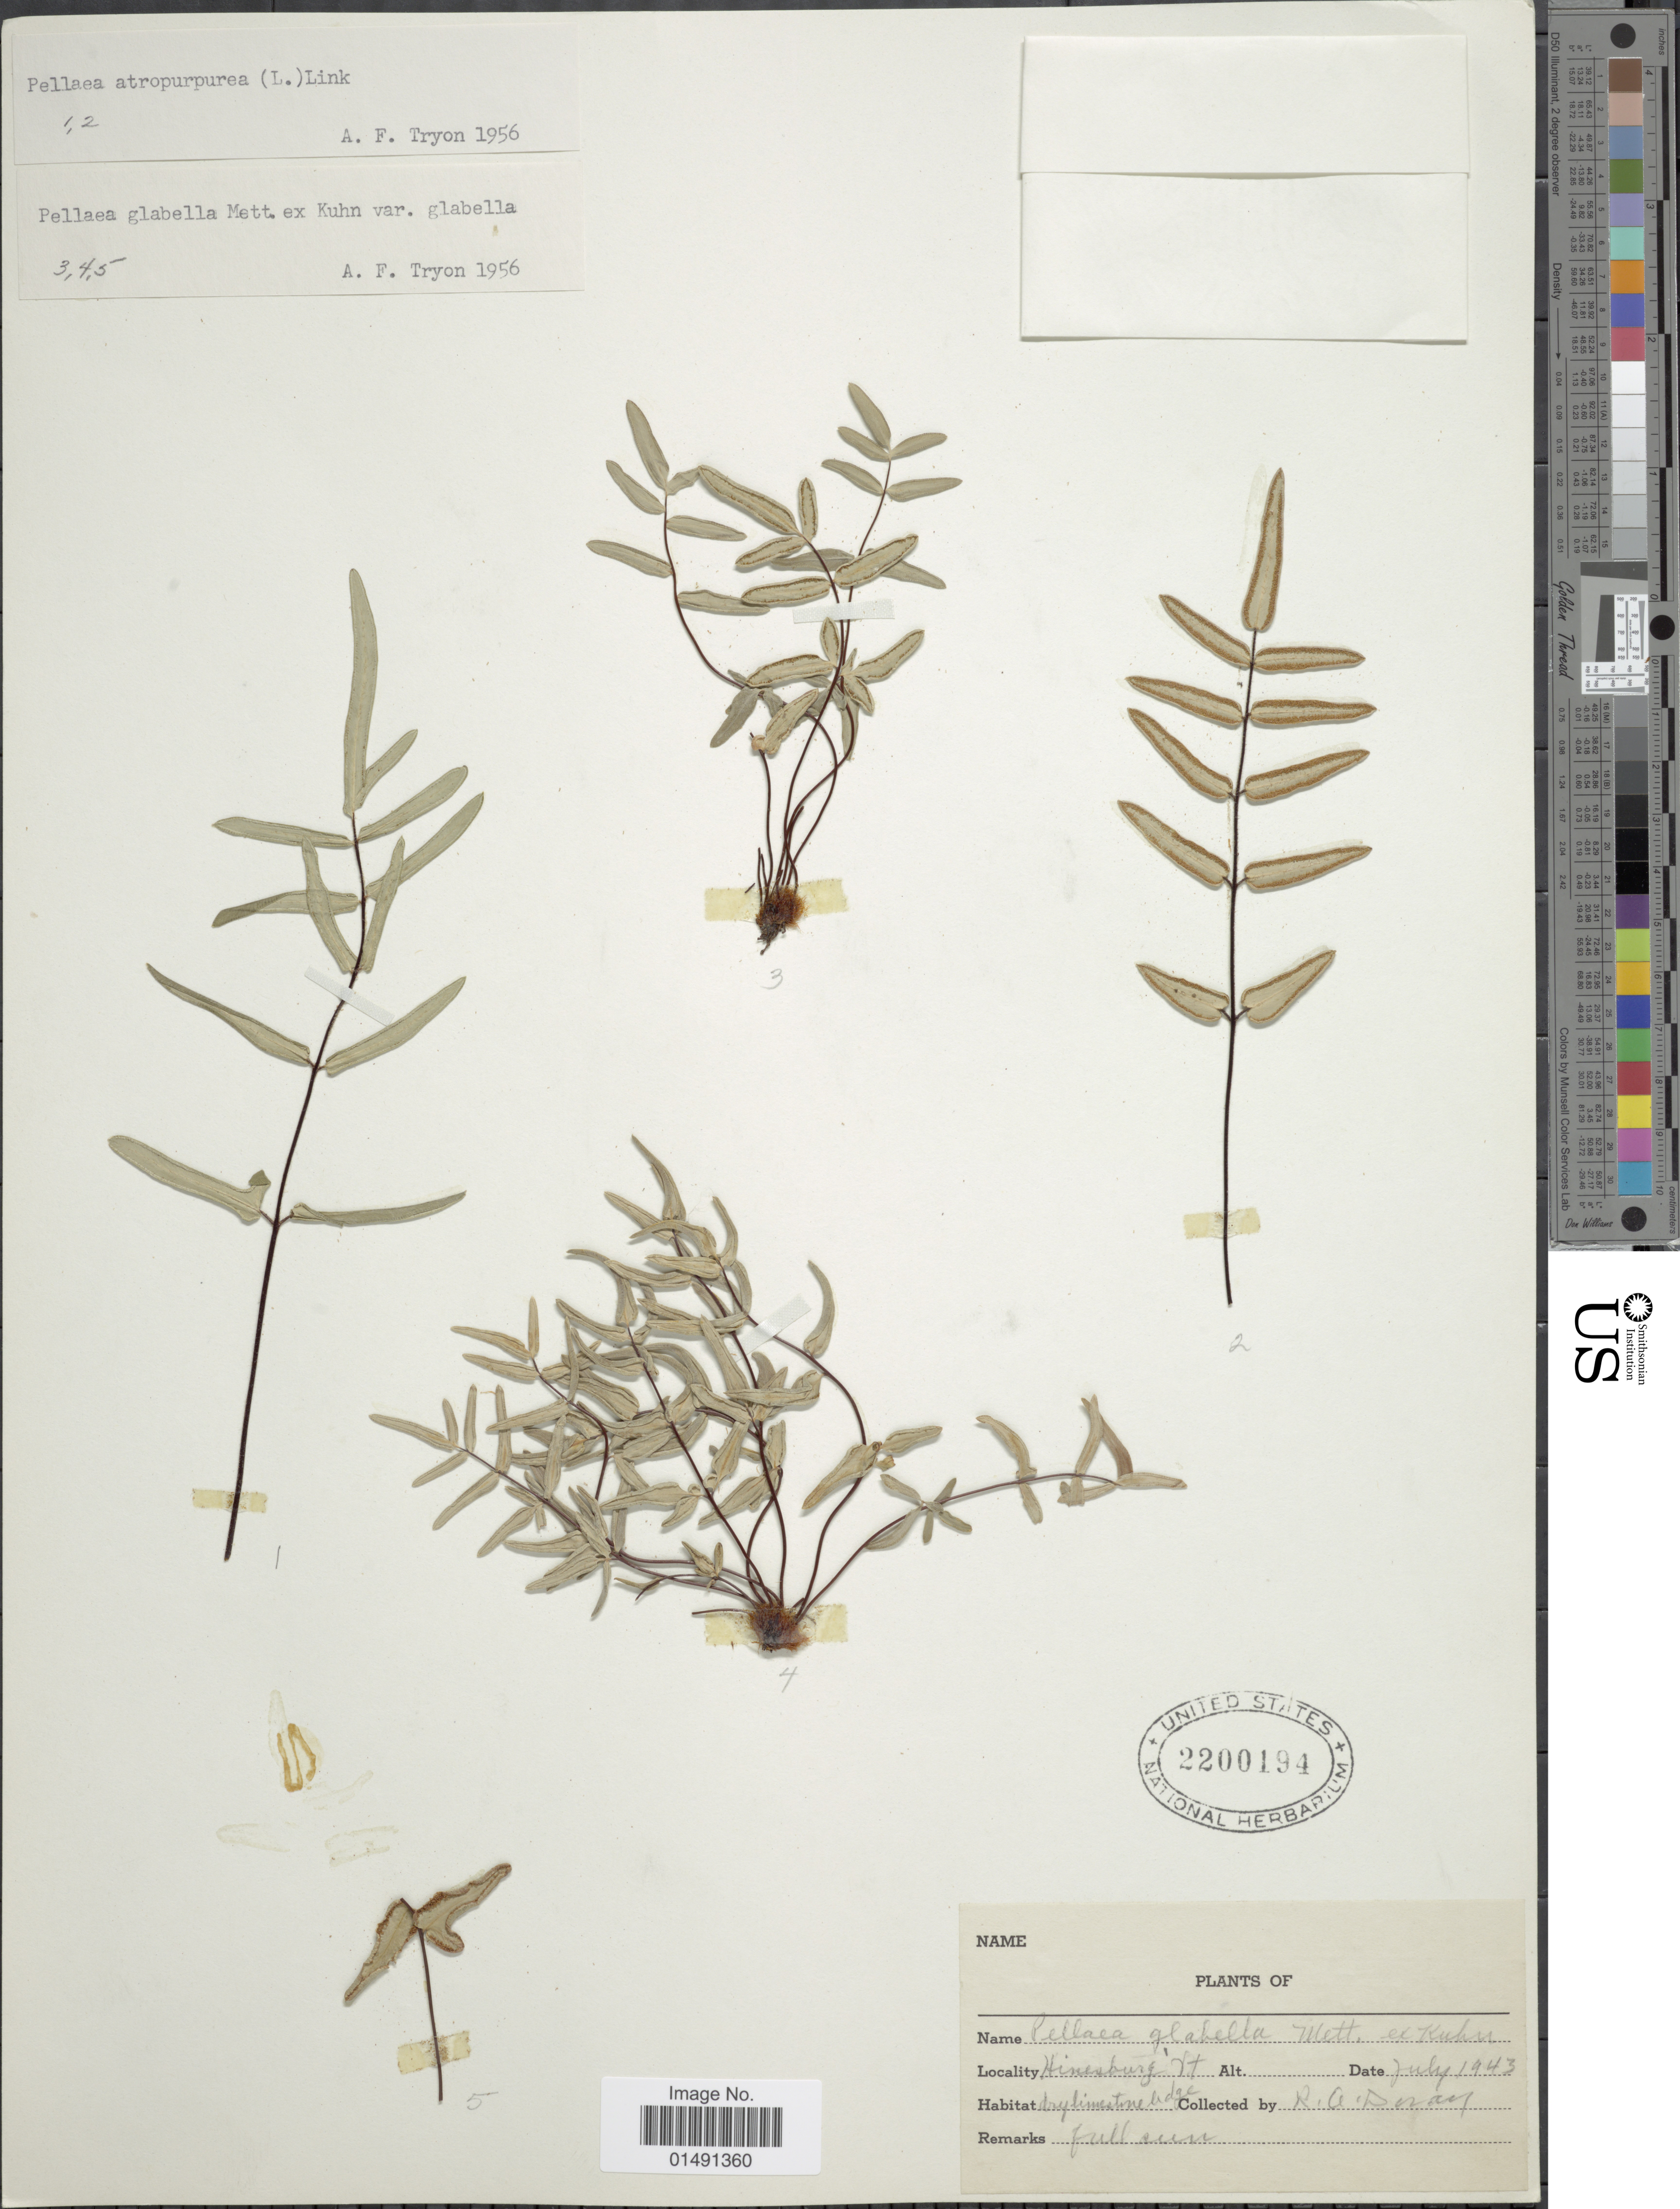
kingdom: Plantae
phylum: Tracheophyta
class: Polypodiopsida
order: Polypodiales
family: Pteridaceae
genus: Pellaea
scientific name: Pellaea glabella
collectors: R. Doray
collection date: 1943-07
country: United States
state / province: Vermont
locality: Hinesburg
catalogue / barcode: US 2200194